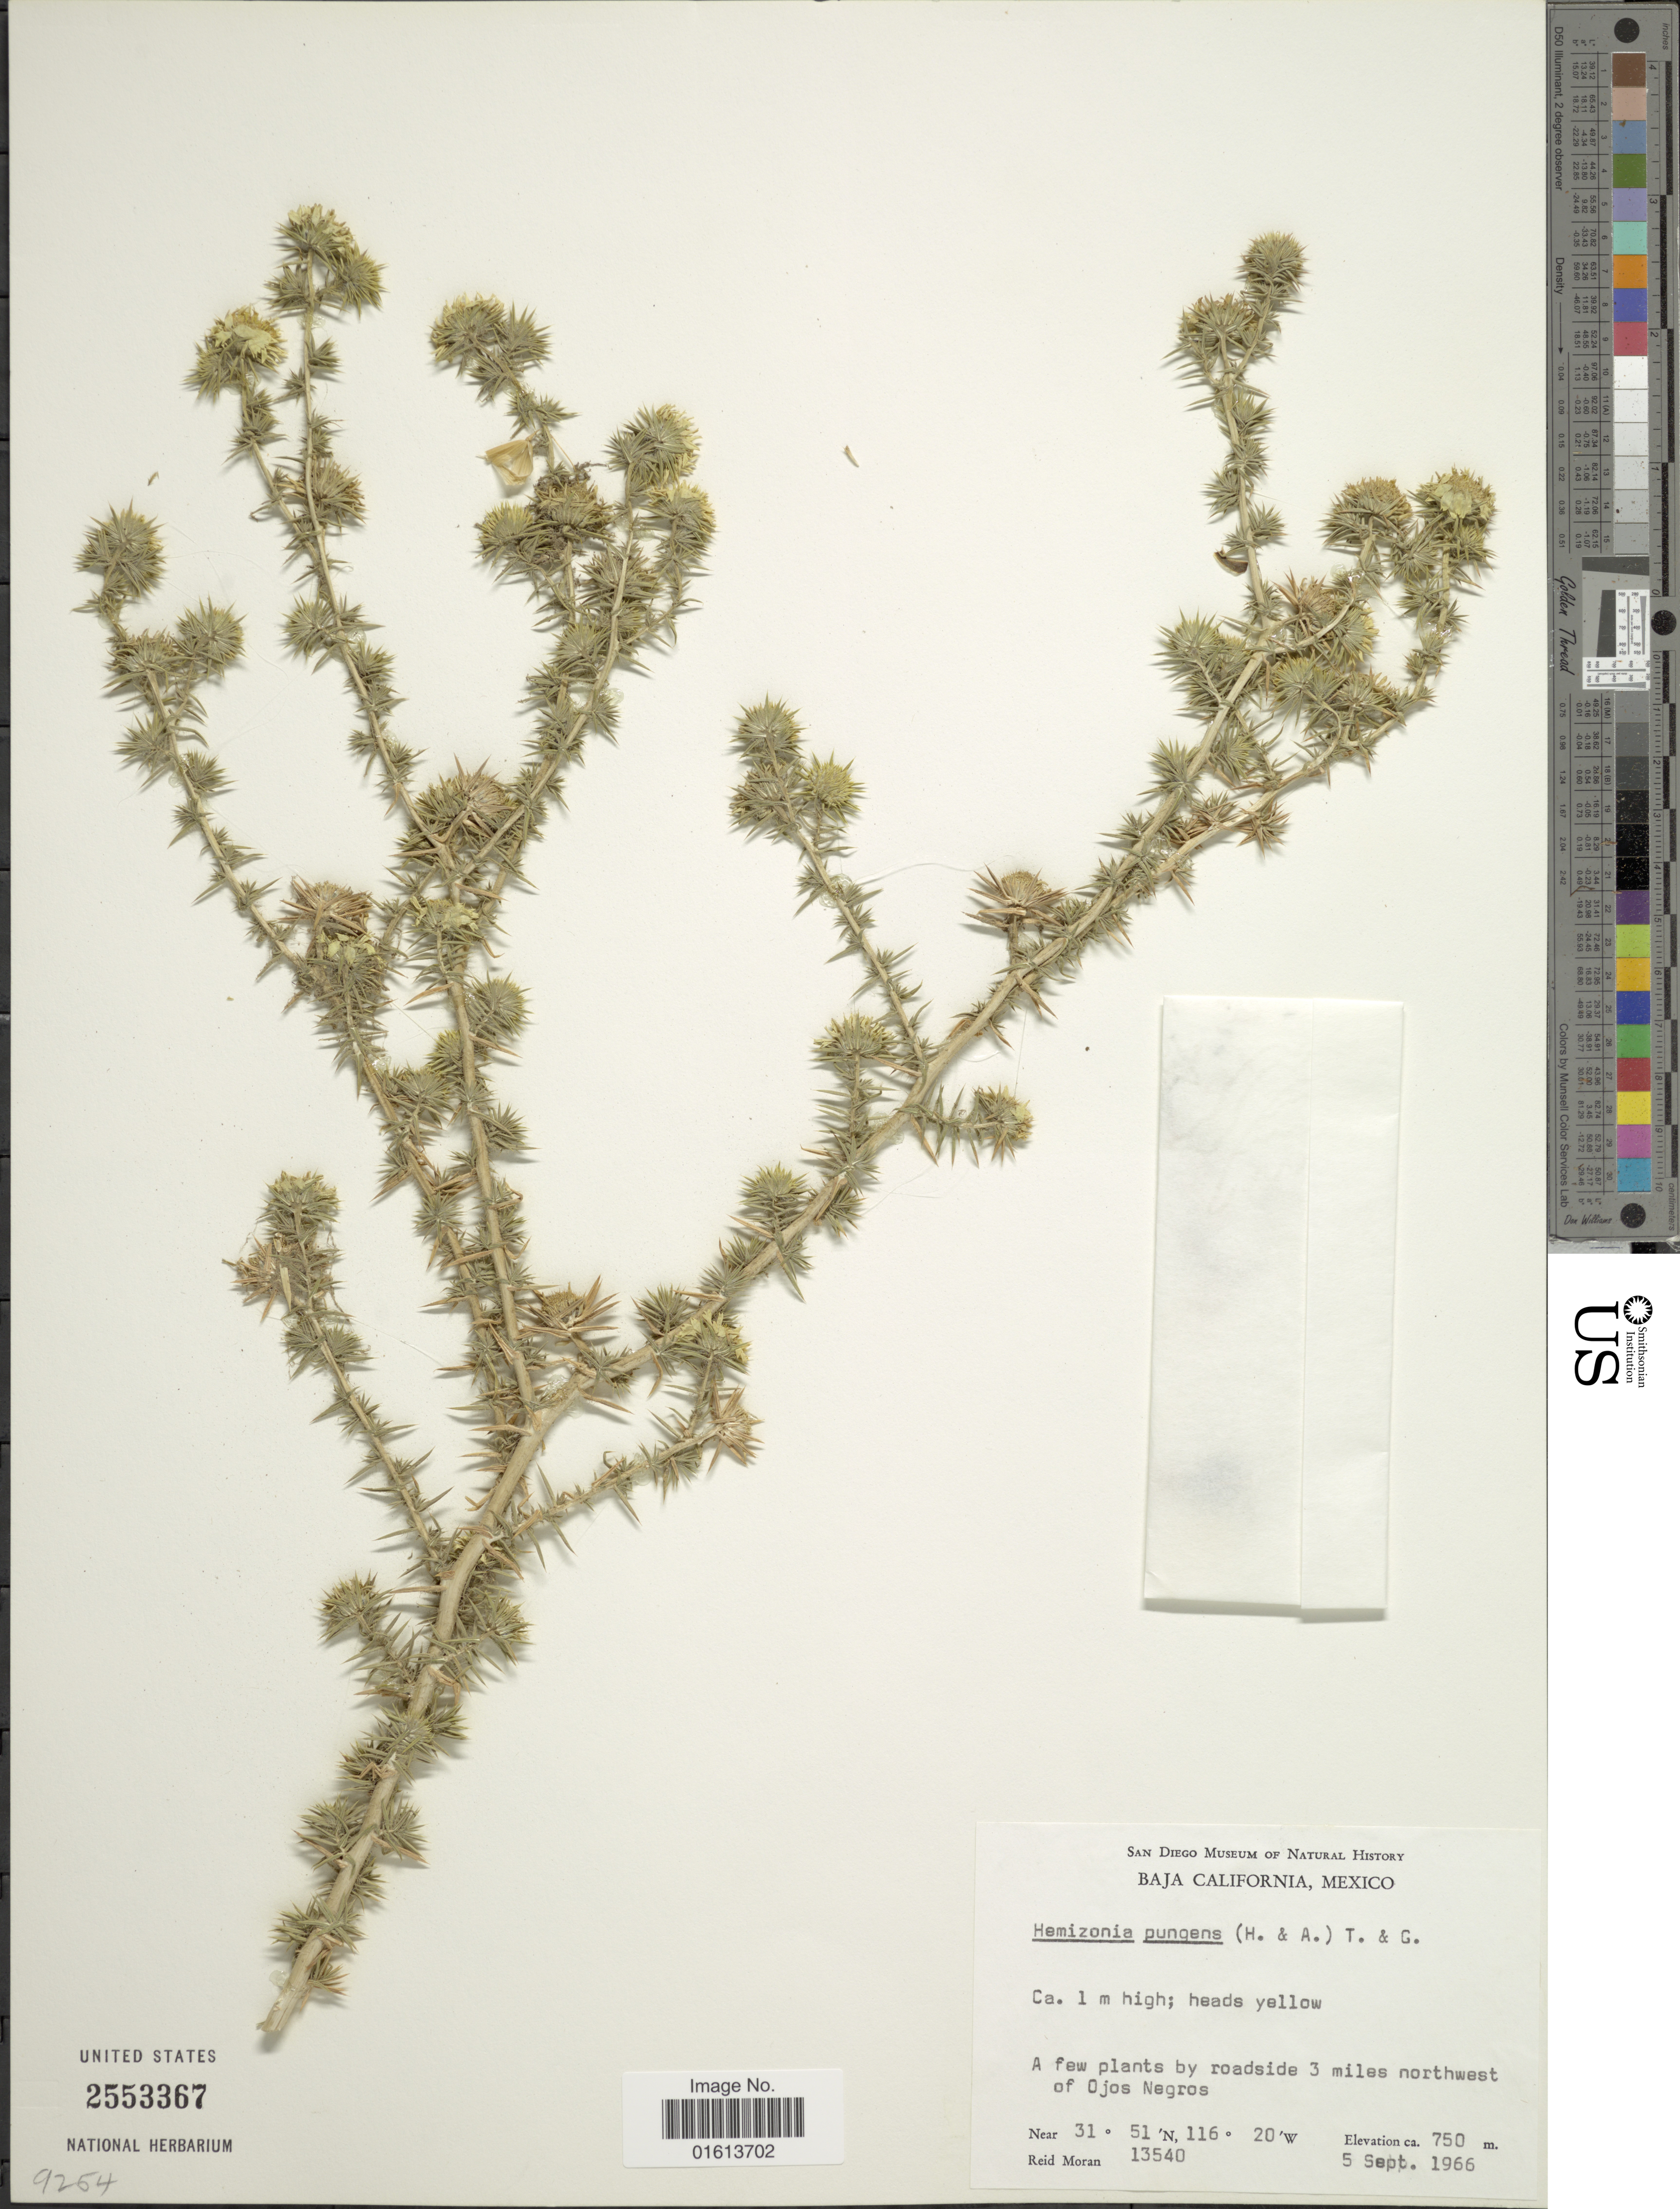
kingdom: Plantae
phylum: Tracheophyta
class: Magnoliopsida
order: Asterales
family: Asteraceae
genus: Centromadia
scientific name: Centromadia pungens subsp. laevis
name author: (D.D. Keck) B.G. Baldwin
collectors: R. V. Moran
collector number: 13540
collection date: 1966-09-05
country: Mexico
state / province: Baja California Norte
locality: Baja California, Mexico. by roadside 3 miles northwest of Ojos Negros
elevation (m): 750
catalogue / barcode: US 2553367